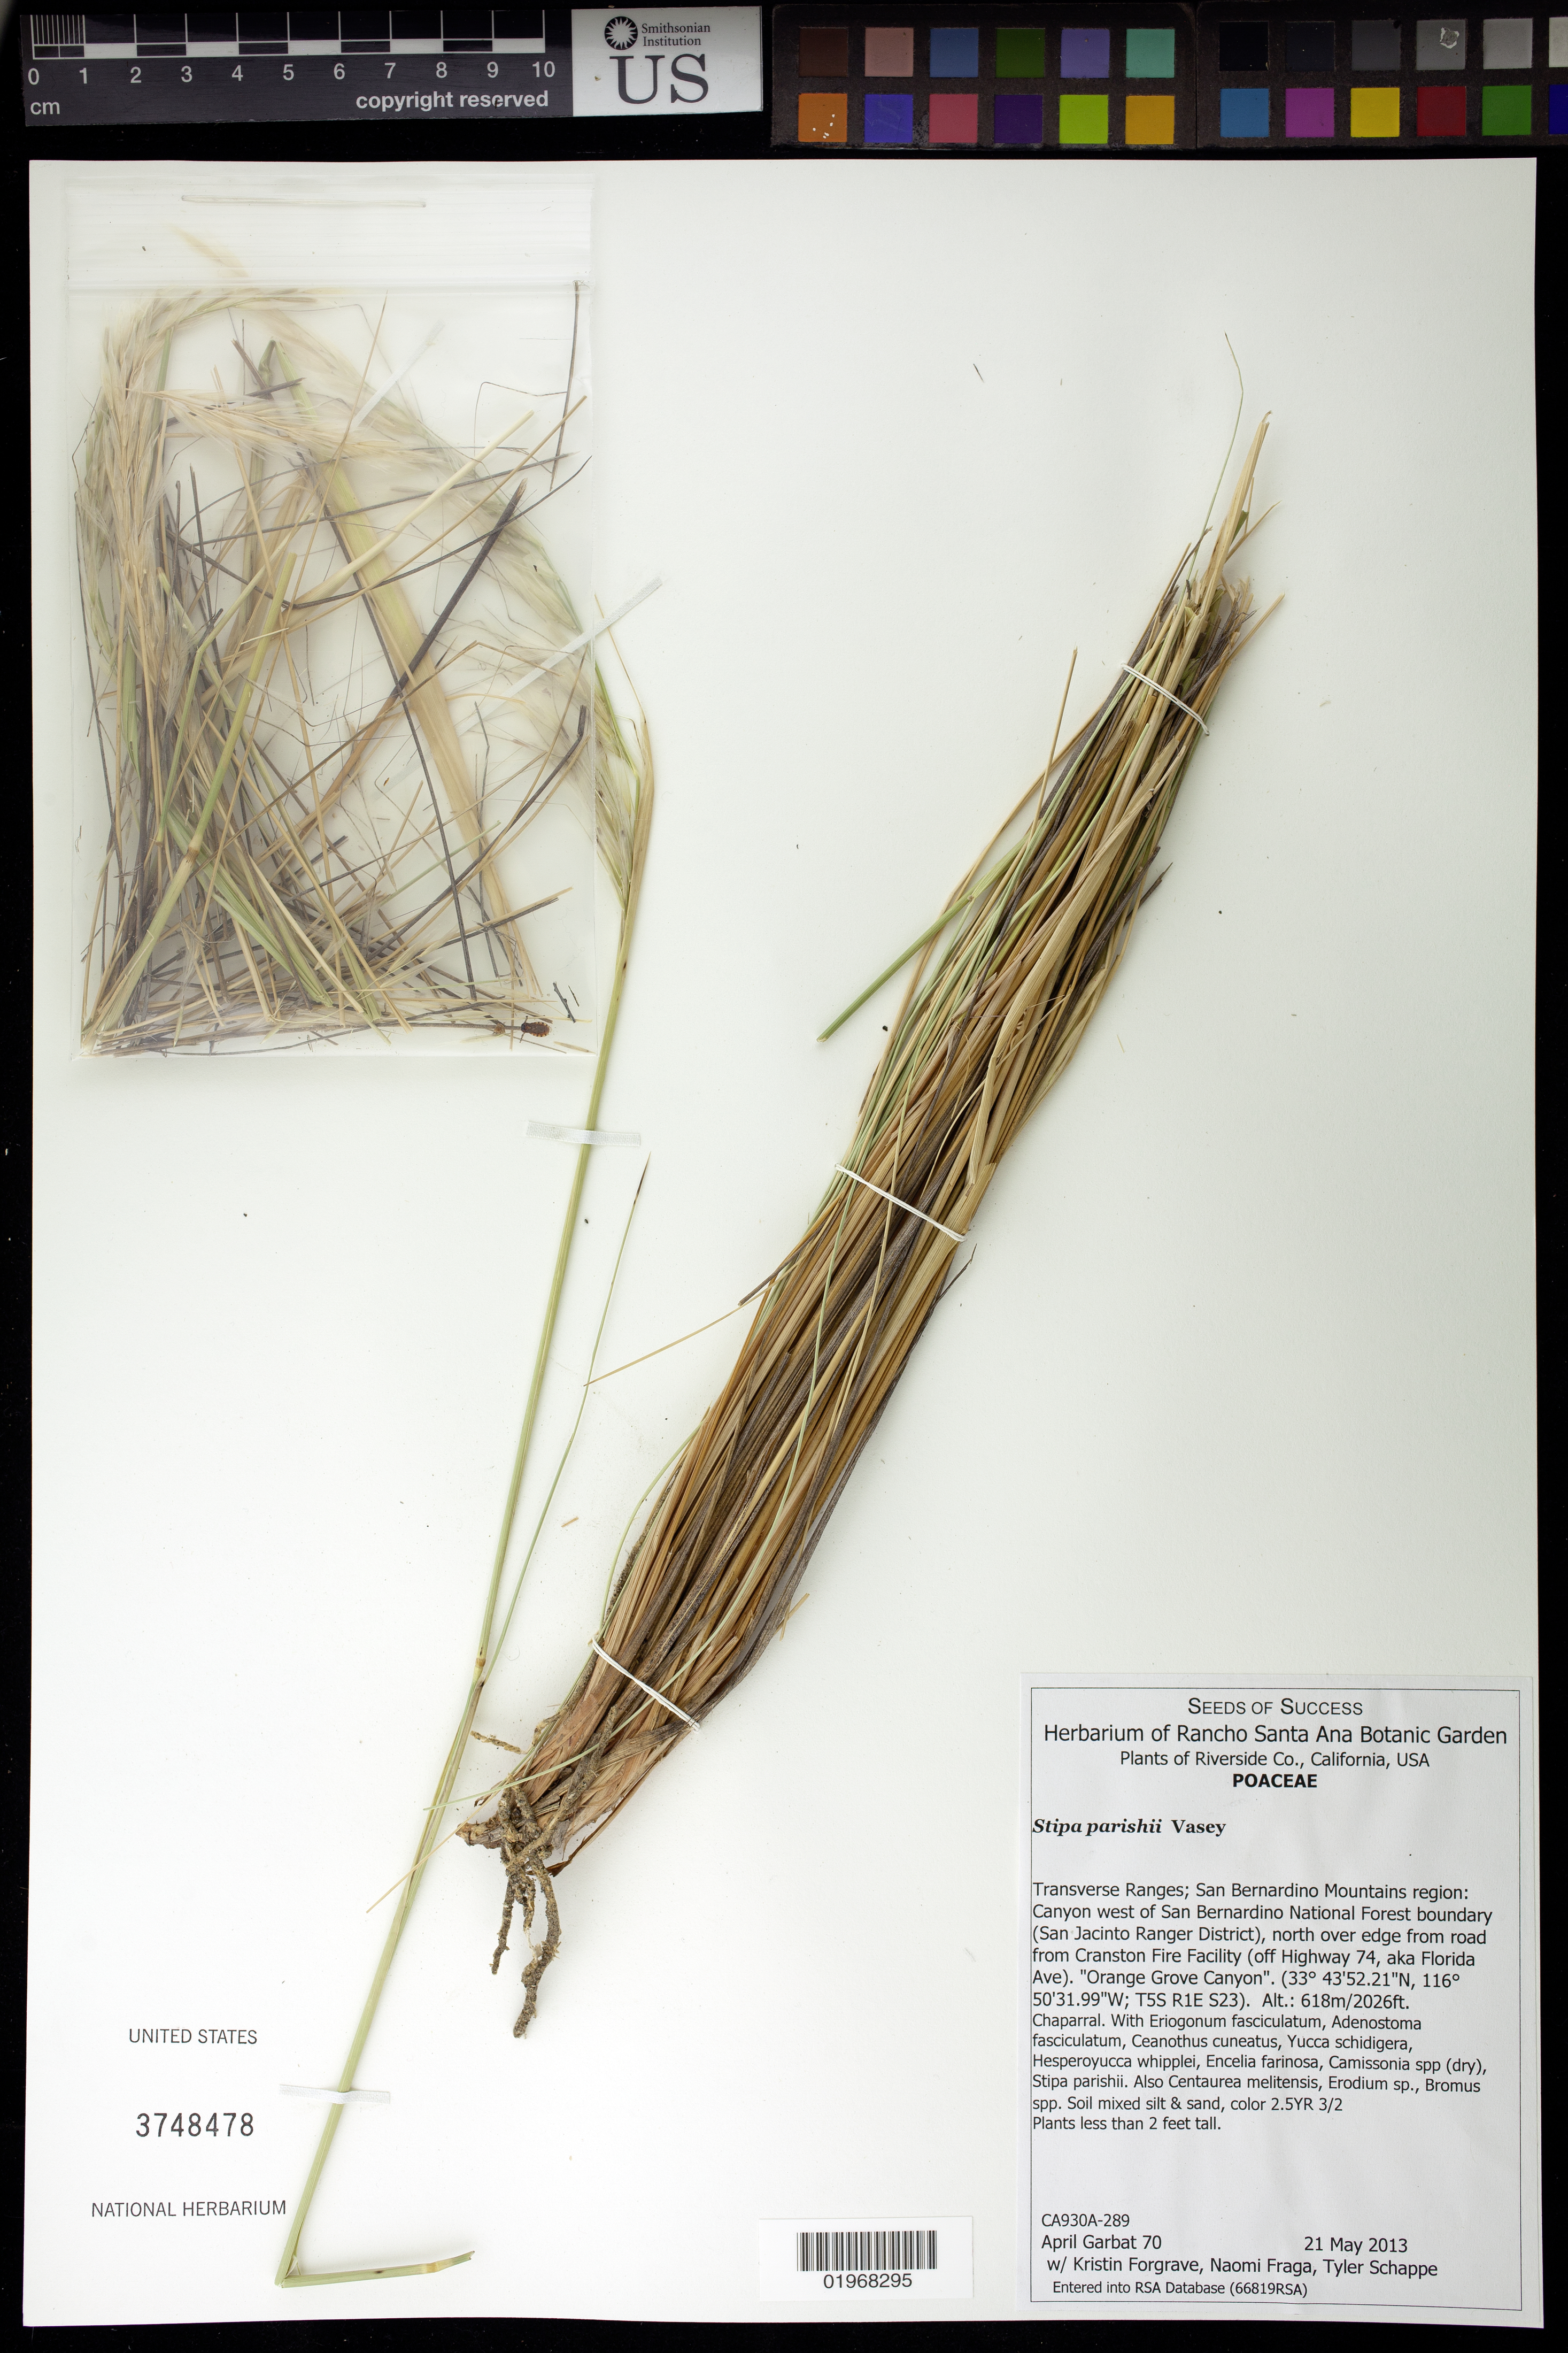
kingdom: Plantae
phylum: Tracheophyta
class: Liliopsida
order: Poales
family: Poaceae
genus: Pappostipa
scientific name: Pappostipa speciosa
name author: (Trin. & Rupr.) Romasch.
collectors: A. Garbat, K. Forgrave, N. Fraga & T. Schappe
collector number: CA930A-289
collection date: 2013-05-21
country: United States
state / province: California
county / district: Riverside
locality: San Bernardino Mts region: Canyon W of San Bernardino National Forest boundary (San Jacinto Ranger District), N over edge from road from Cranston Ranger Facility (off Hwy 74, aka Florida Ave). "Orange Grove Canyon"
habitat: Chaparral, soil mixed silt and sand. With Ceanothus cuneatus, Yucca schidigera, Camissonia sp., ect.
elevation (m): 618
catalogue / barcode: US 3748478